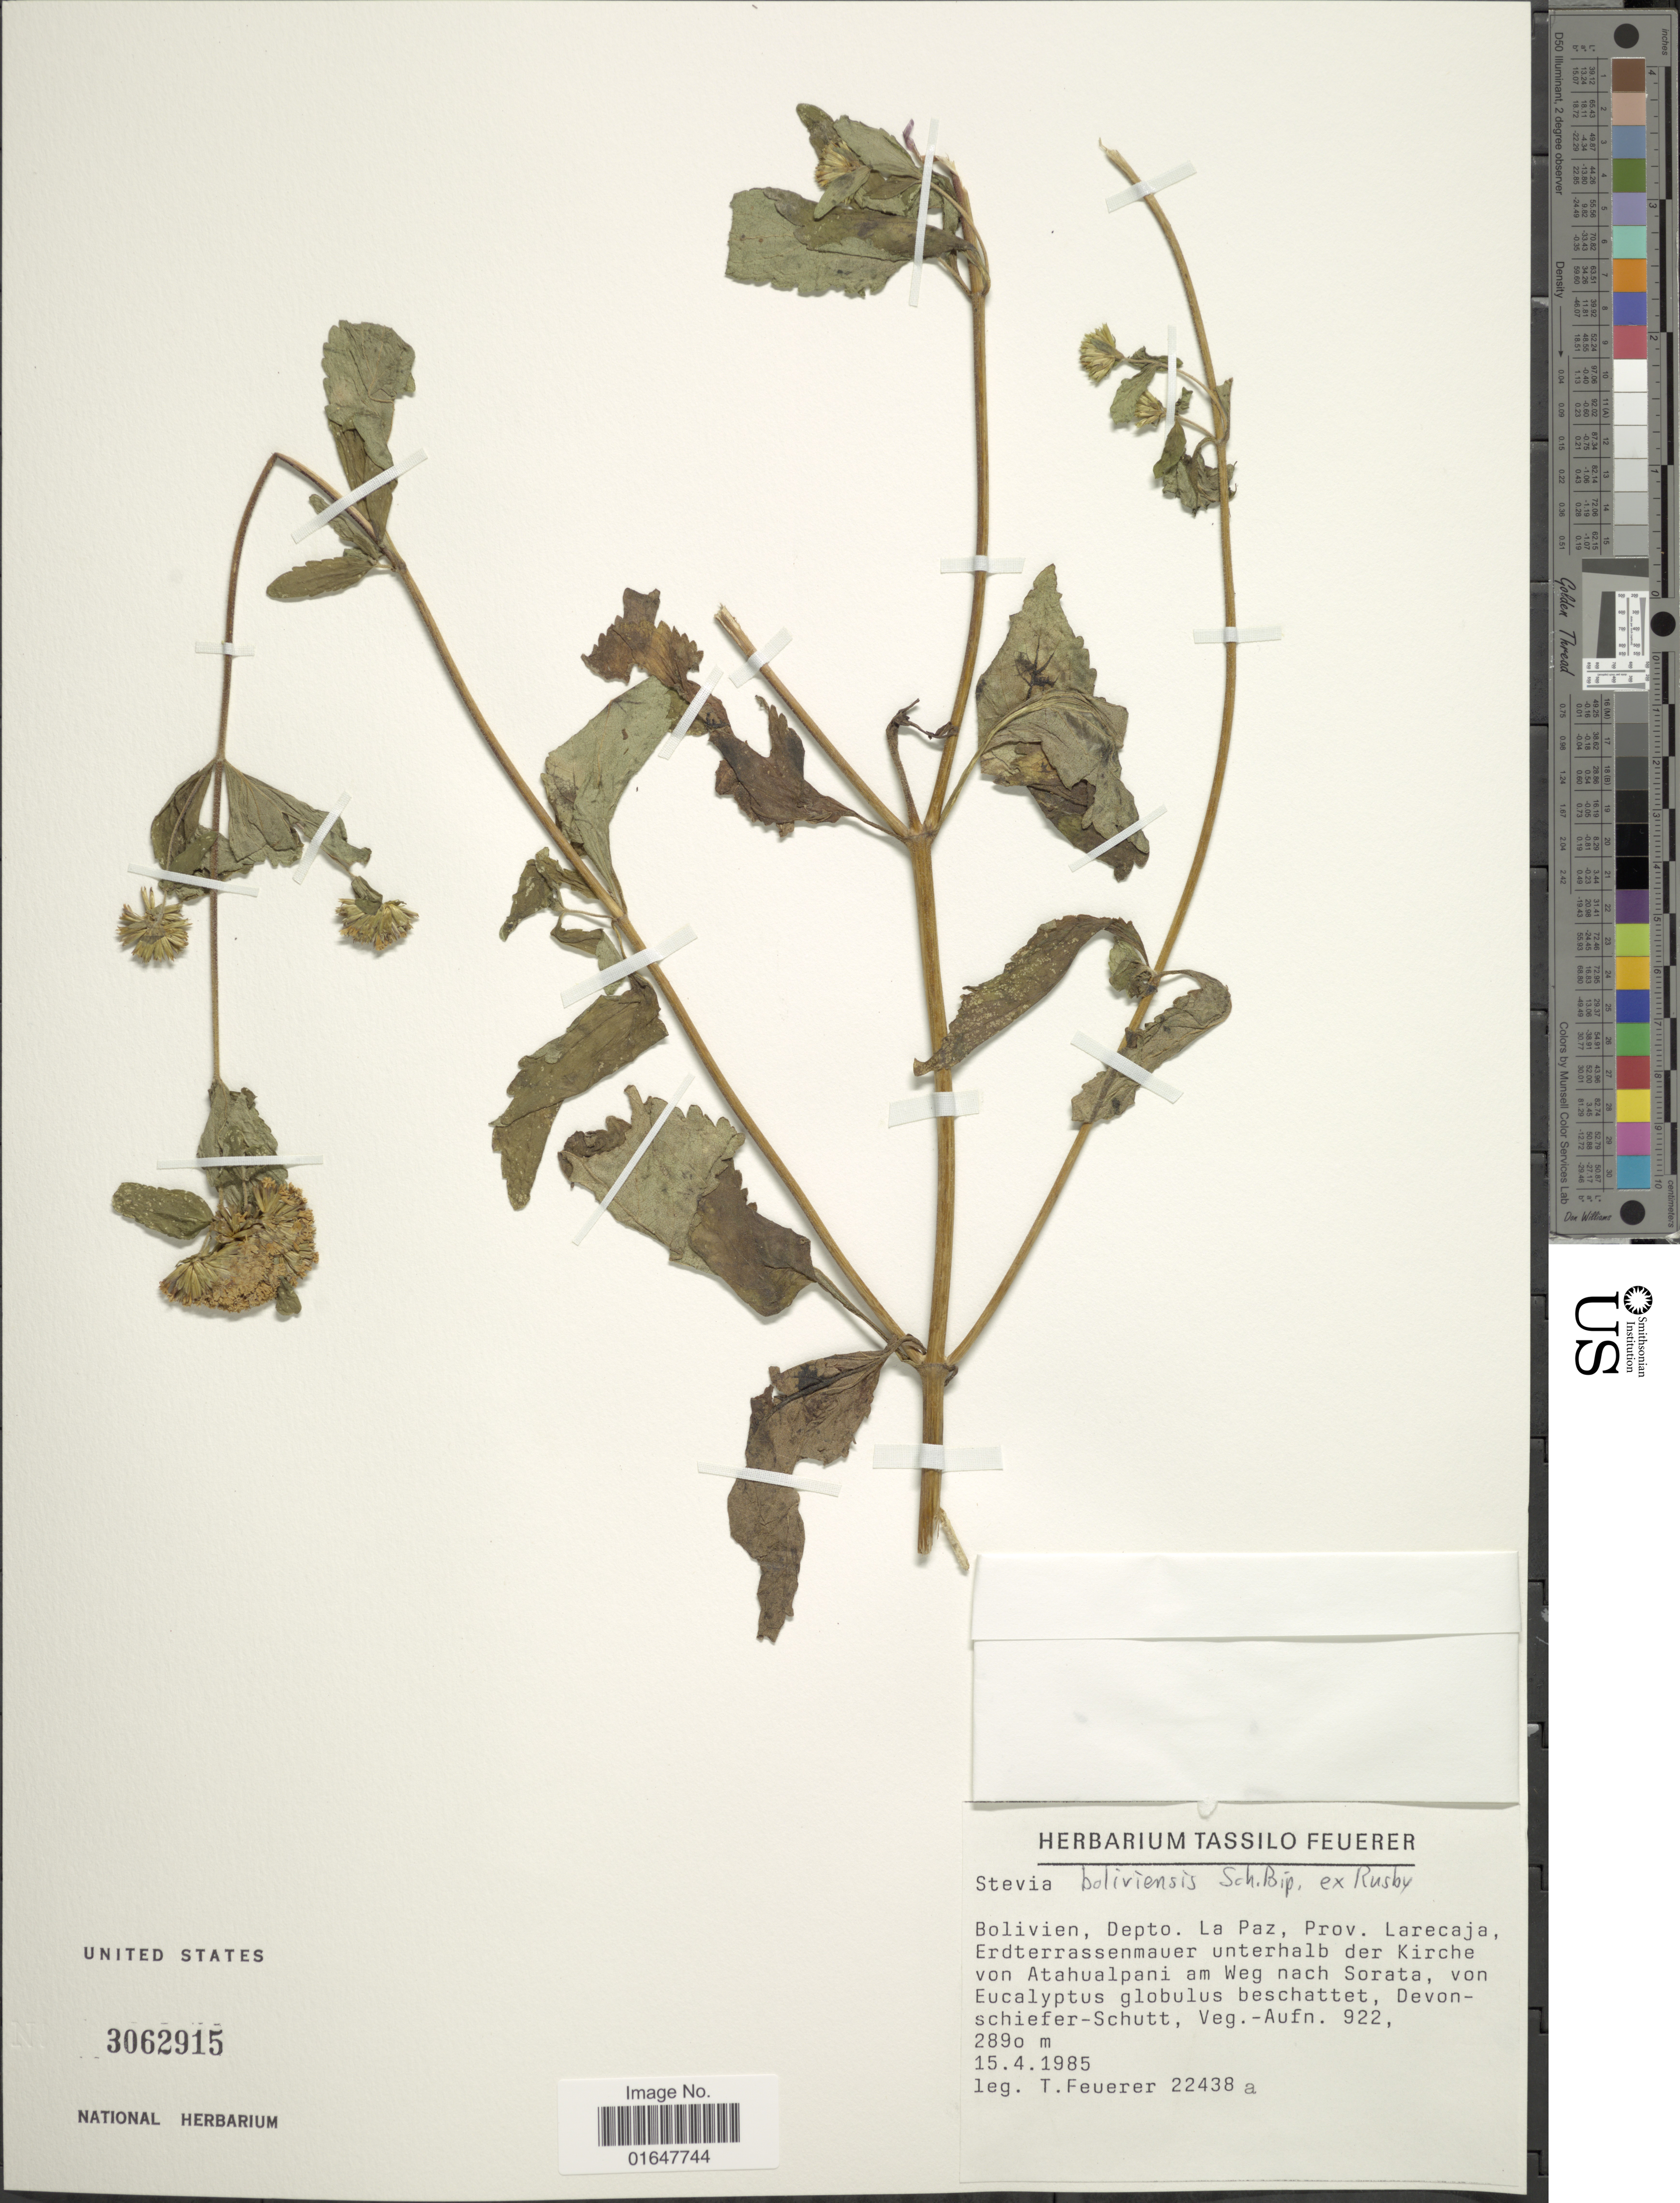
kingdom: Plantae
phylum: Tracheophyta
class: Magnoliopsida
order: Asterales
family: Asteraceae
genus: Stevia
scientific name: Stevia boliviensis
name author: Sch. Bip. ex Rusby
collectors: T. Feuerer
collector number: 22438a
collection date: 1985-04-15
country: Bolivia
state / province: La Paz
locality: Bolivien, Prov. Larecaja, Erdterrassenmauer unterhalb der Kirche von Atahualpani am Weg nach Sorata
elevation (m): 2890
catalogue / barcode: US 3062915